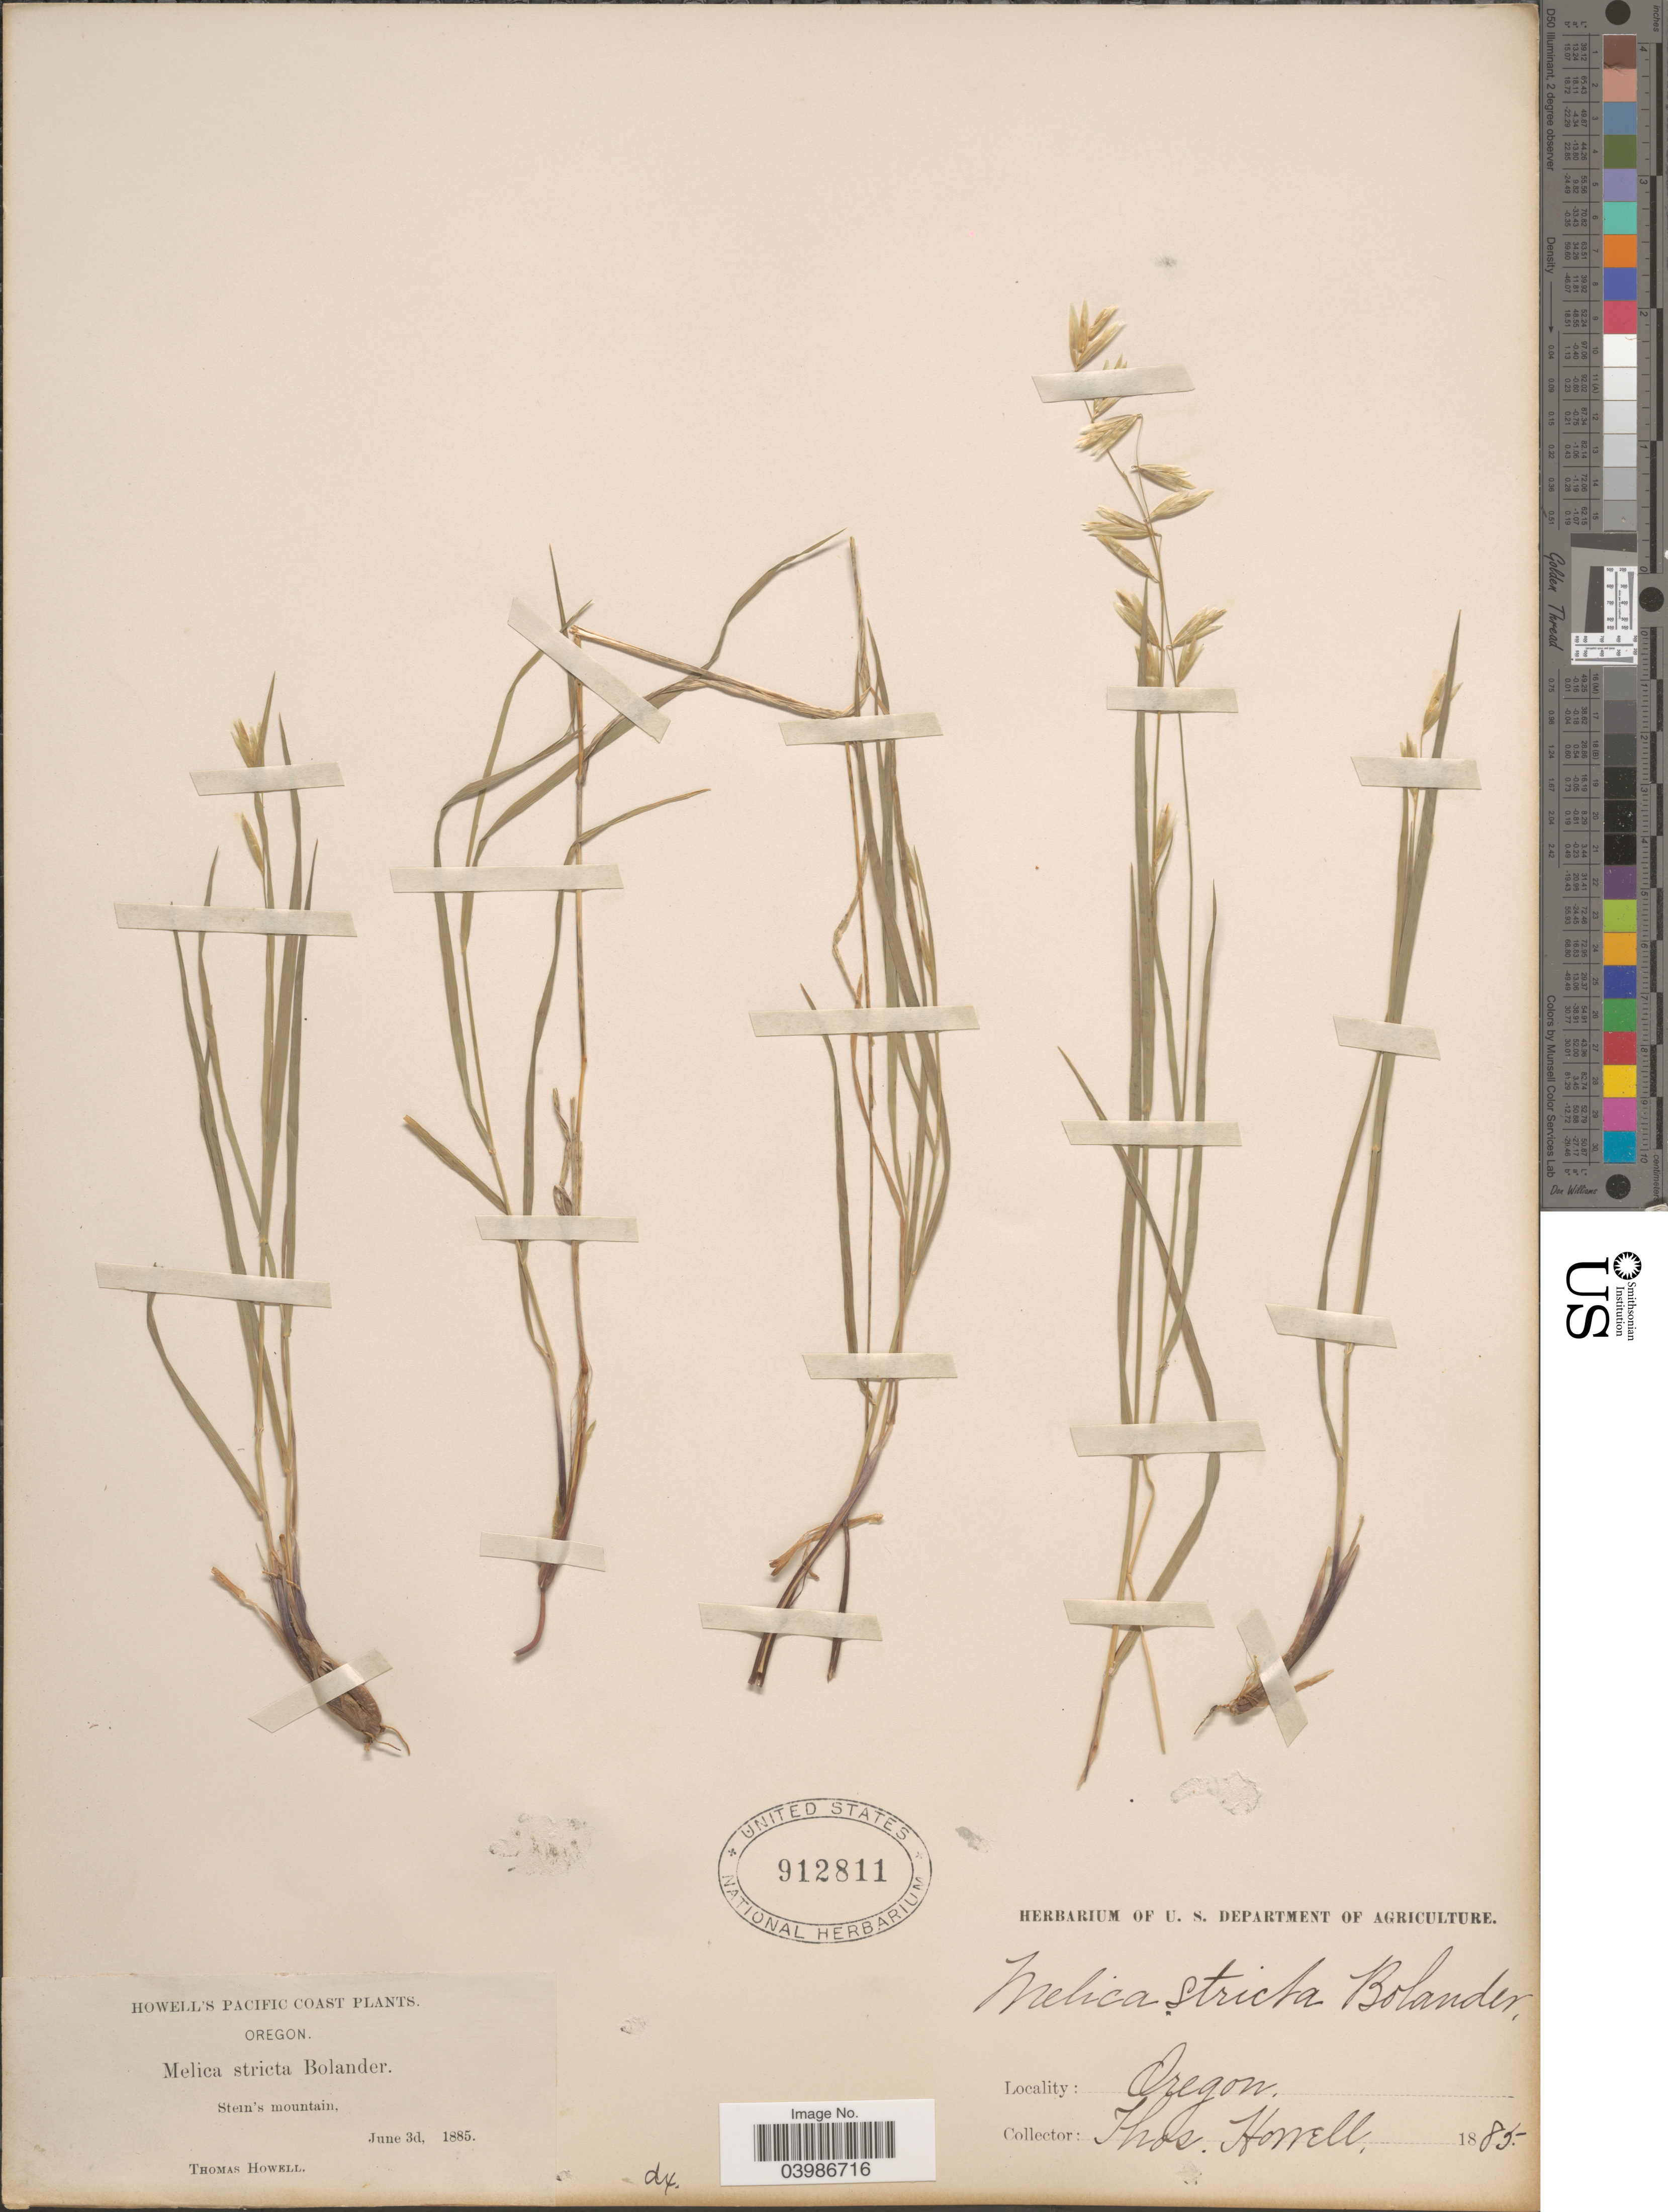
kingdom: Plantae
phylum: Tracheophyta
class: Liliopsida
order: Poales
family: Poaceae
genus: Melica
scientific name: Melica stricta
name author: Bol.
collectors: T. Howell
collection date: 1885-06-03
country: United States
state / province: Oregon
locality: Pacific Coast. Stein's mountain.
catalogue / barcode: US 912811